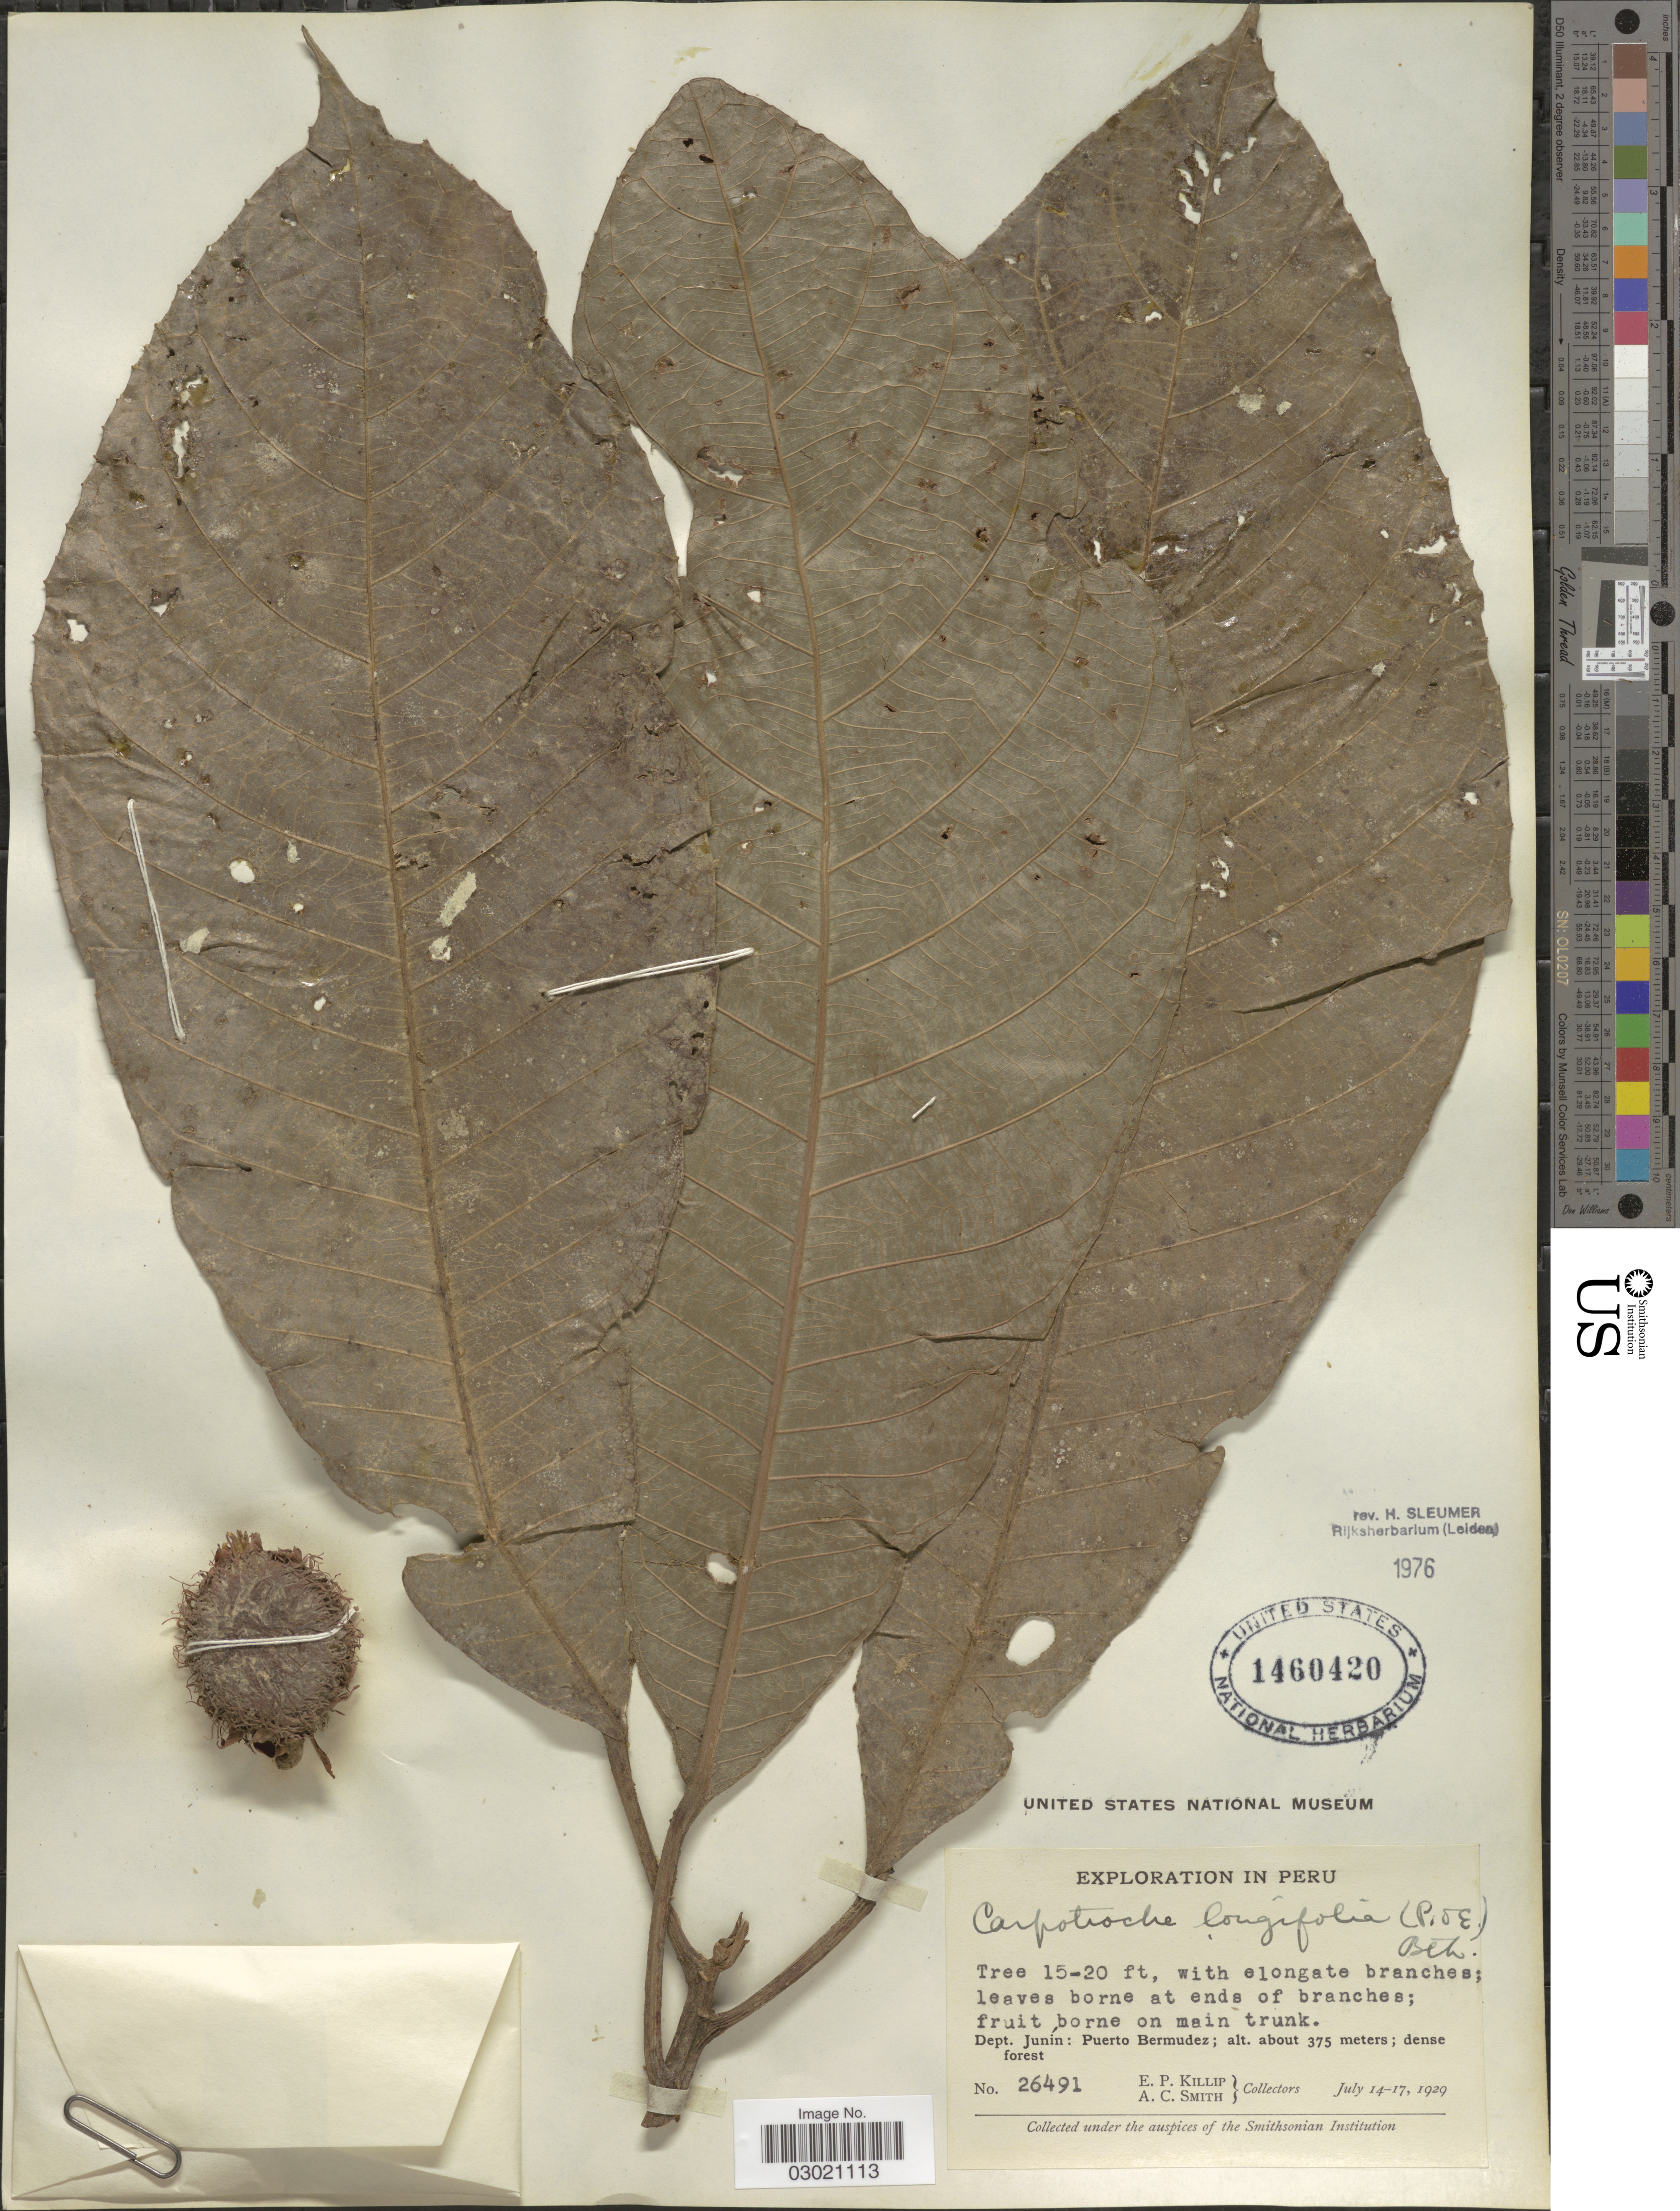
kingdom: Plantae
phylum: Tracheophyta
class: Magnoliopsida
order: Malpighiales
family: Achariaceae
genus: Carpotroche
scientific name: Carpotroche longifolia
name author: (Poepp.) Benth.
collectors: E. P. Killip & A. C. Smith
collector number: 26491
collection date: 1929-07-14/1929-07-17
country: Peru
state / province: Junín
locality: Dept. Junín: Puerto Bermudez.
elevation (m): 375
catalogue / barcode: US 1460420